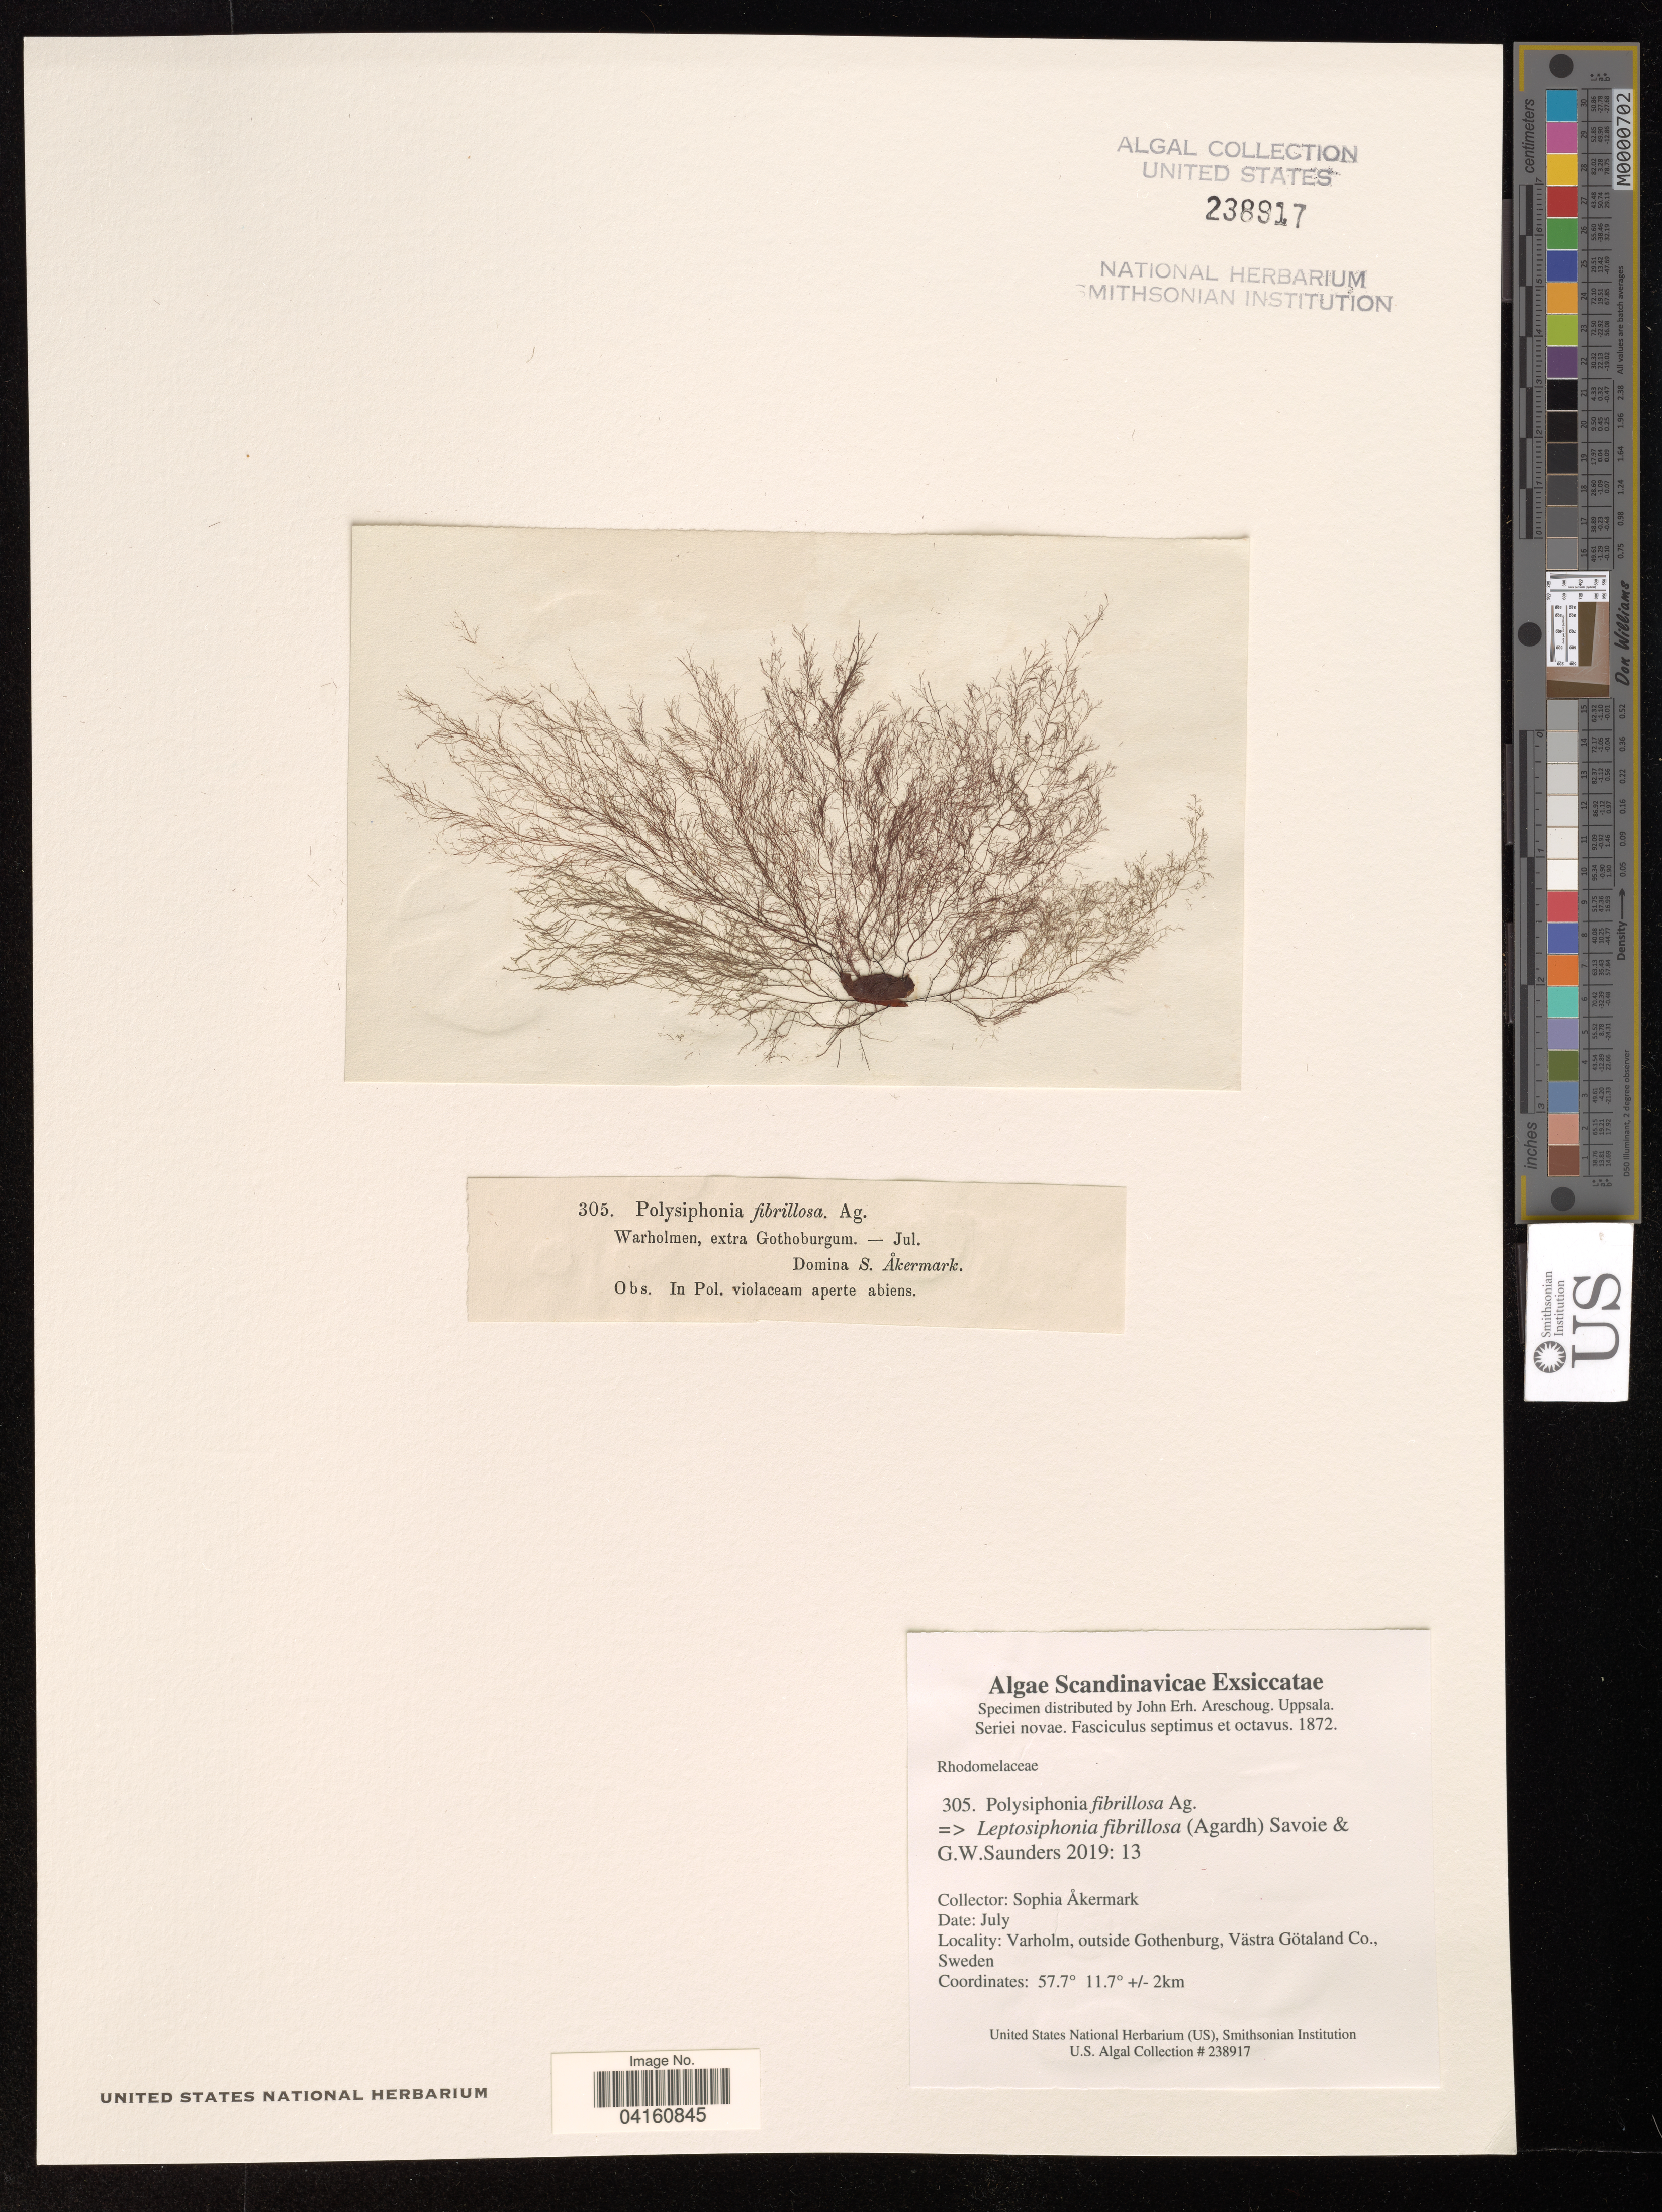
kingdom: Plantae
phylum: Rhodophyta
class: Florideophyceae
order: Ceramiales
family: Rhodomelaceae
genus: Leptosiphonia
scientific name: Leptosiphonia fibrillosa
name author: (C. Agardh) Savoie & G.W. Saunders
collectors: S. Akermark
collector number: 305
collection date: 1872-07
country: Sweden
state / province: Västra Götaland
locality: Varholm, outside Gothenburg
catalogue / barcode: US 238917